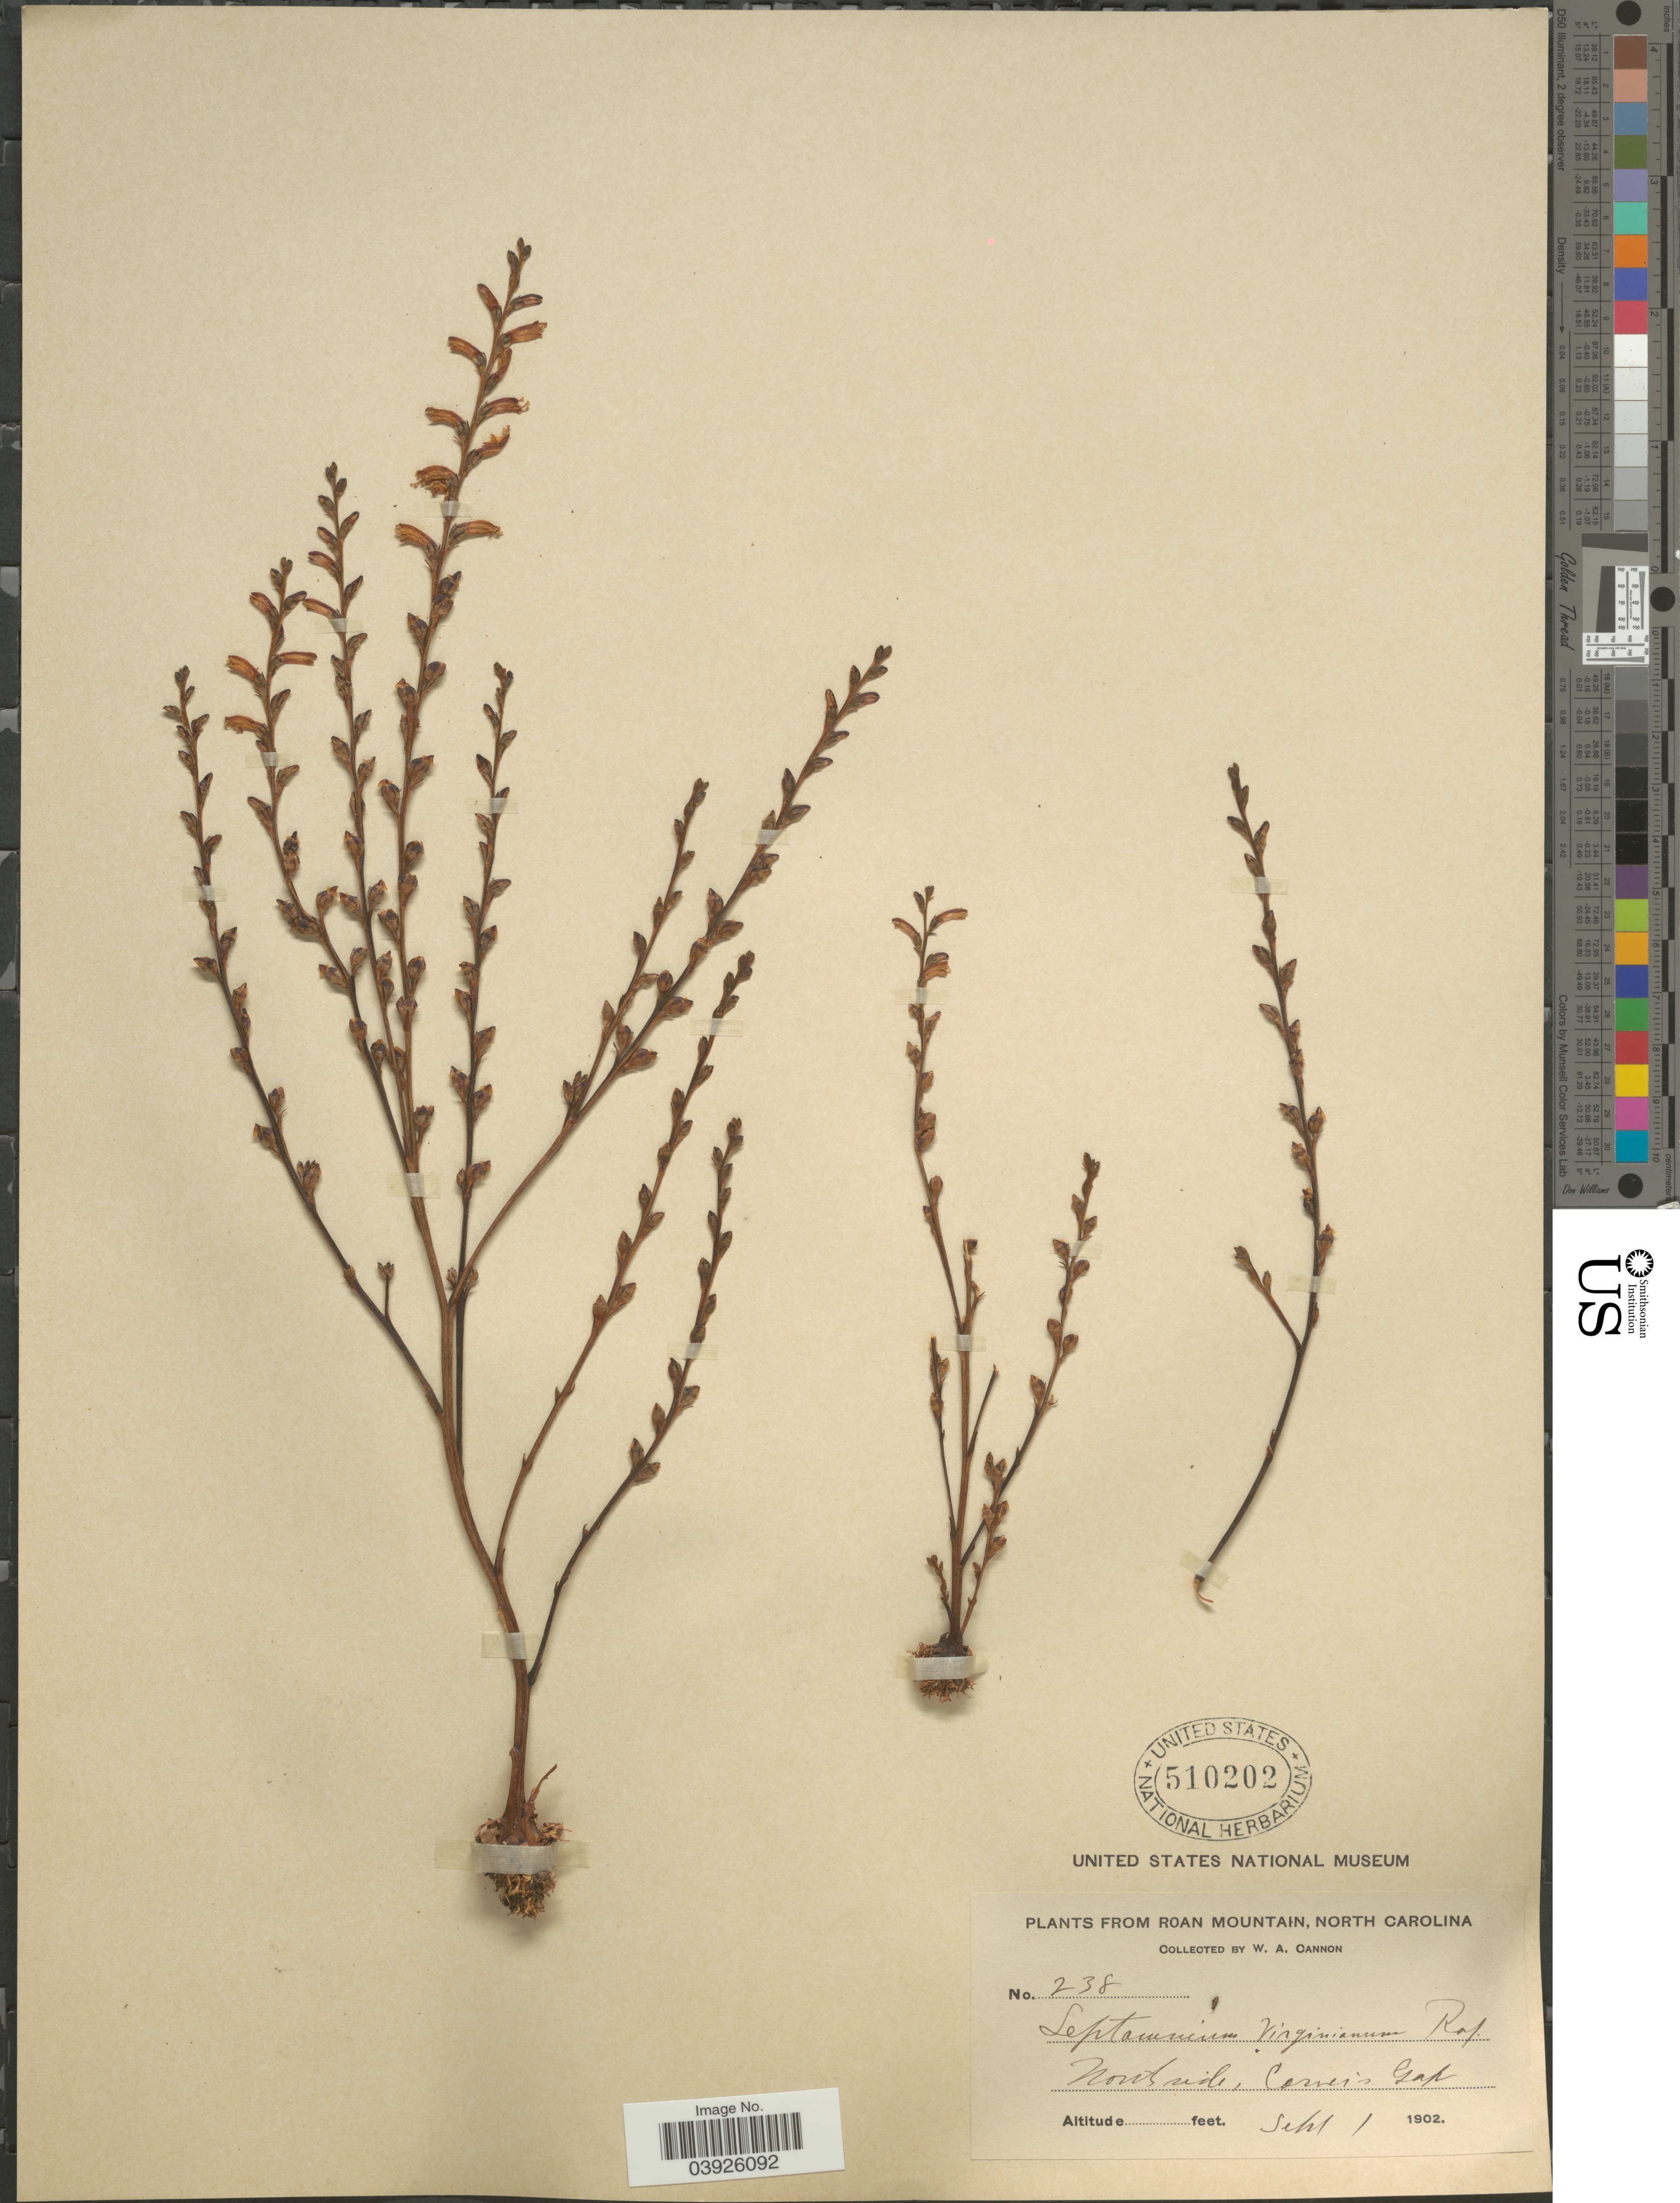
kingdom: Plantae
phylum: Tracheophyta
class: Magnoliopsida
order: Lamiales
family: Orobanchaceae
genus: Epifagus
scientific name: Epifagus virginiana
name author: (L.) W.P.C. Barton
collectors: W. Cannon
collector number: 238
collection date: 1902-09-01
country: United States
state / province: North Carolina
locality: Roan Mountain. Northside, Corner's Gap.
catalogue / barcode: US 510202